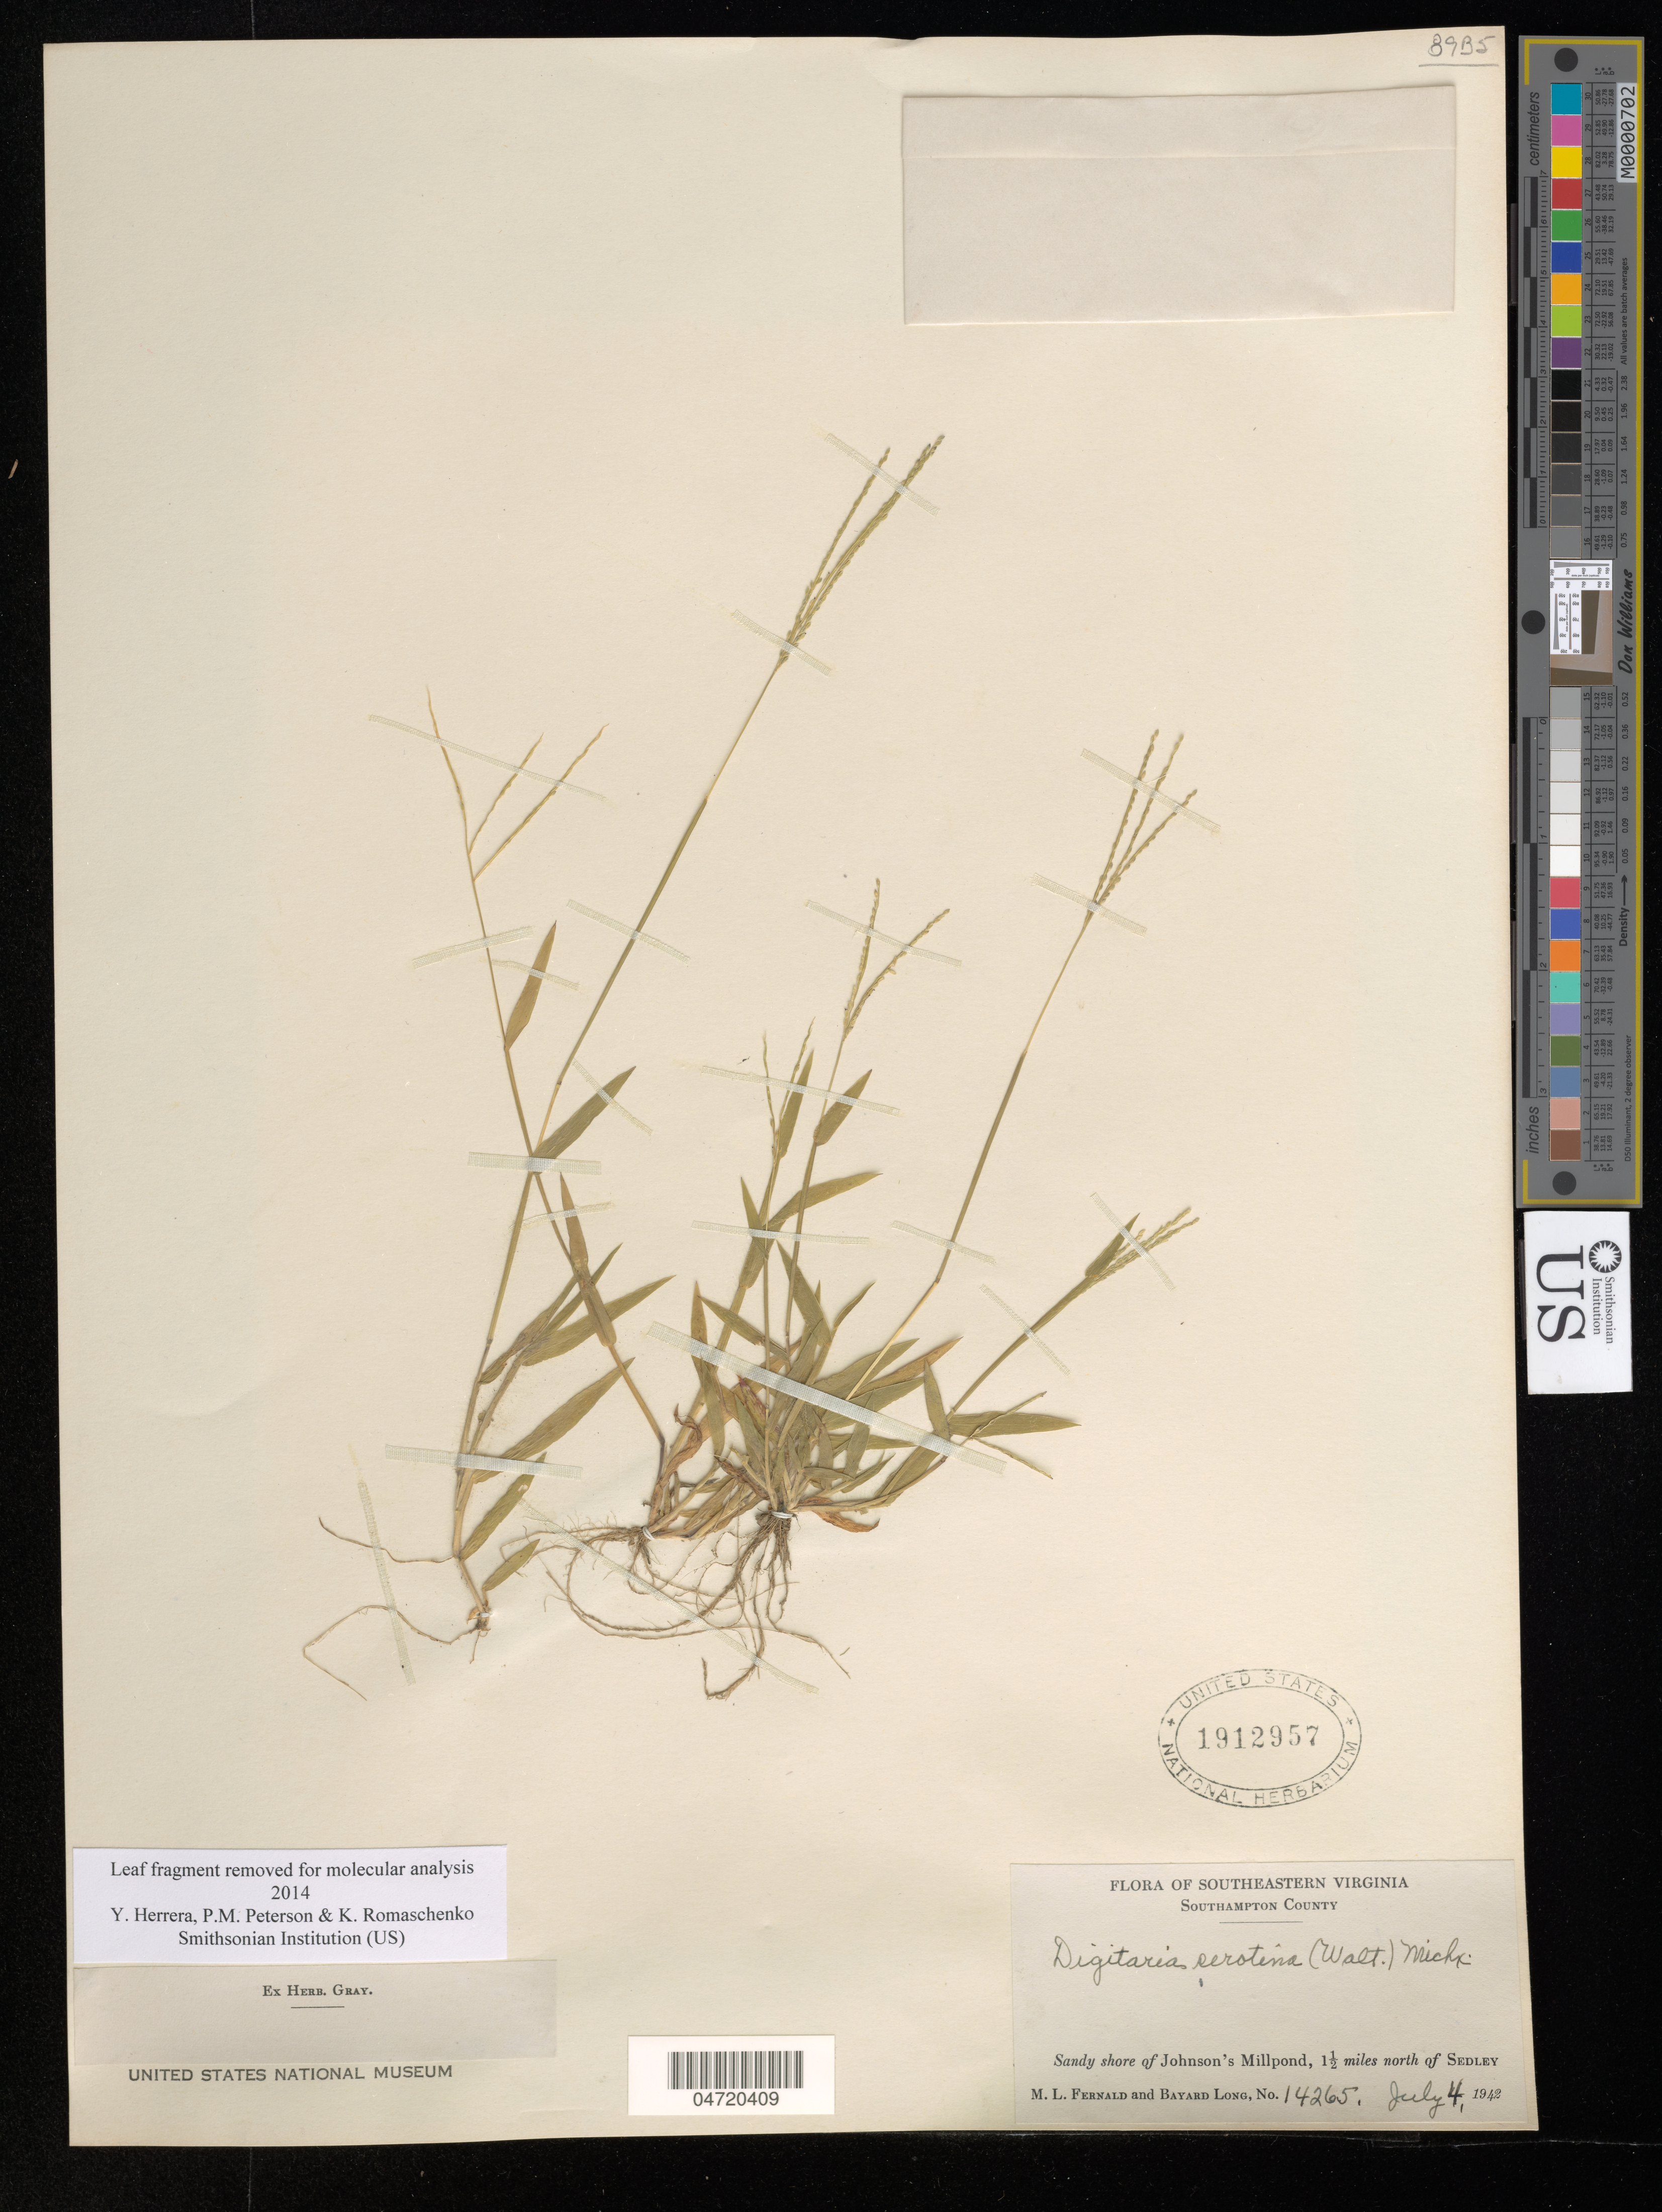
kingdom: Plantae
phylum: Tracheophyta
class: Liliopsida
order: Poales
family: Poaceae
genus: Digitaria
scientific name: Digitaria serotina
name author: (Walter) Michx.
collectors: M. L. Fernald & B. Long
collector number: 14265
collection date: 1942-07-04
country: United States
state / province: Virginia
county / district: Southampton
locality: Southeastern Virginia. Southampton County. Sandy shore of Johnson's Millpond, 1½ miles north of Sedley.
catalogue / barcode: US 1912957